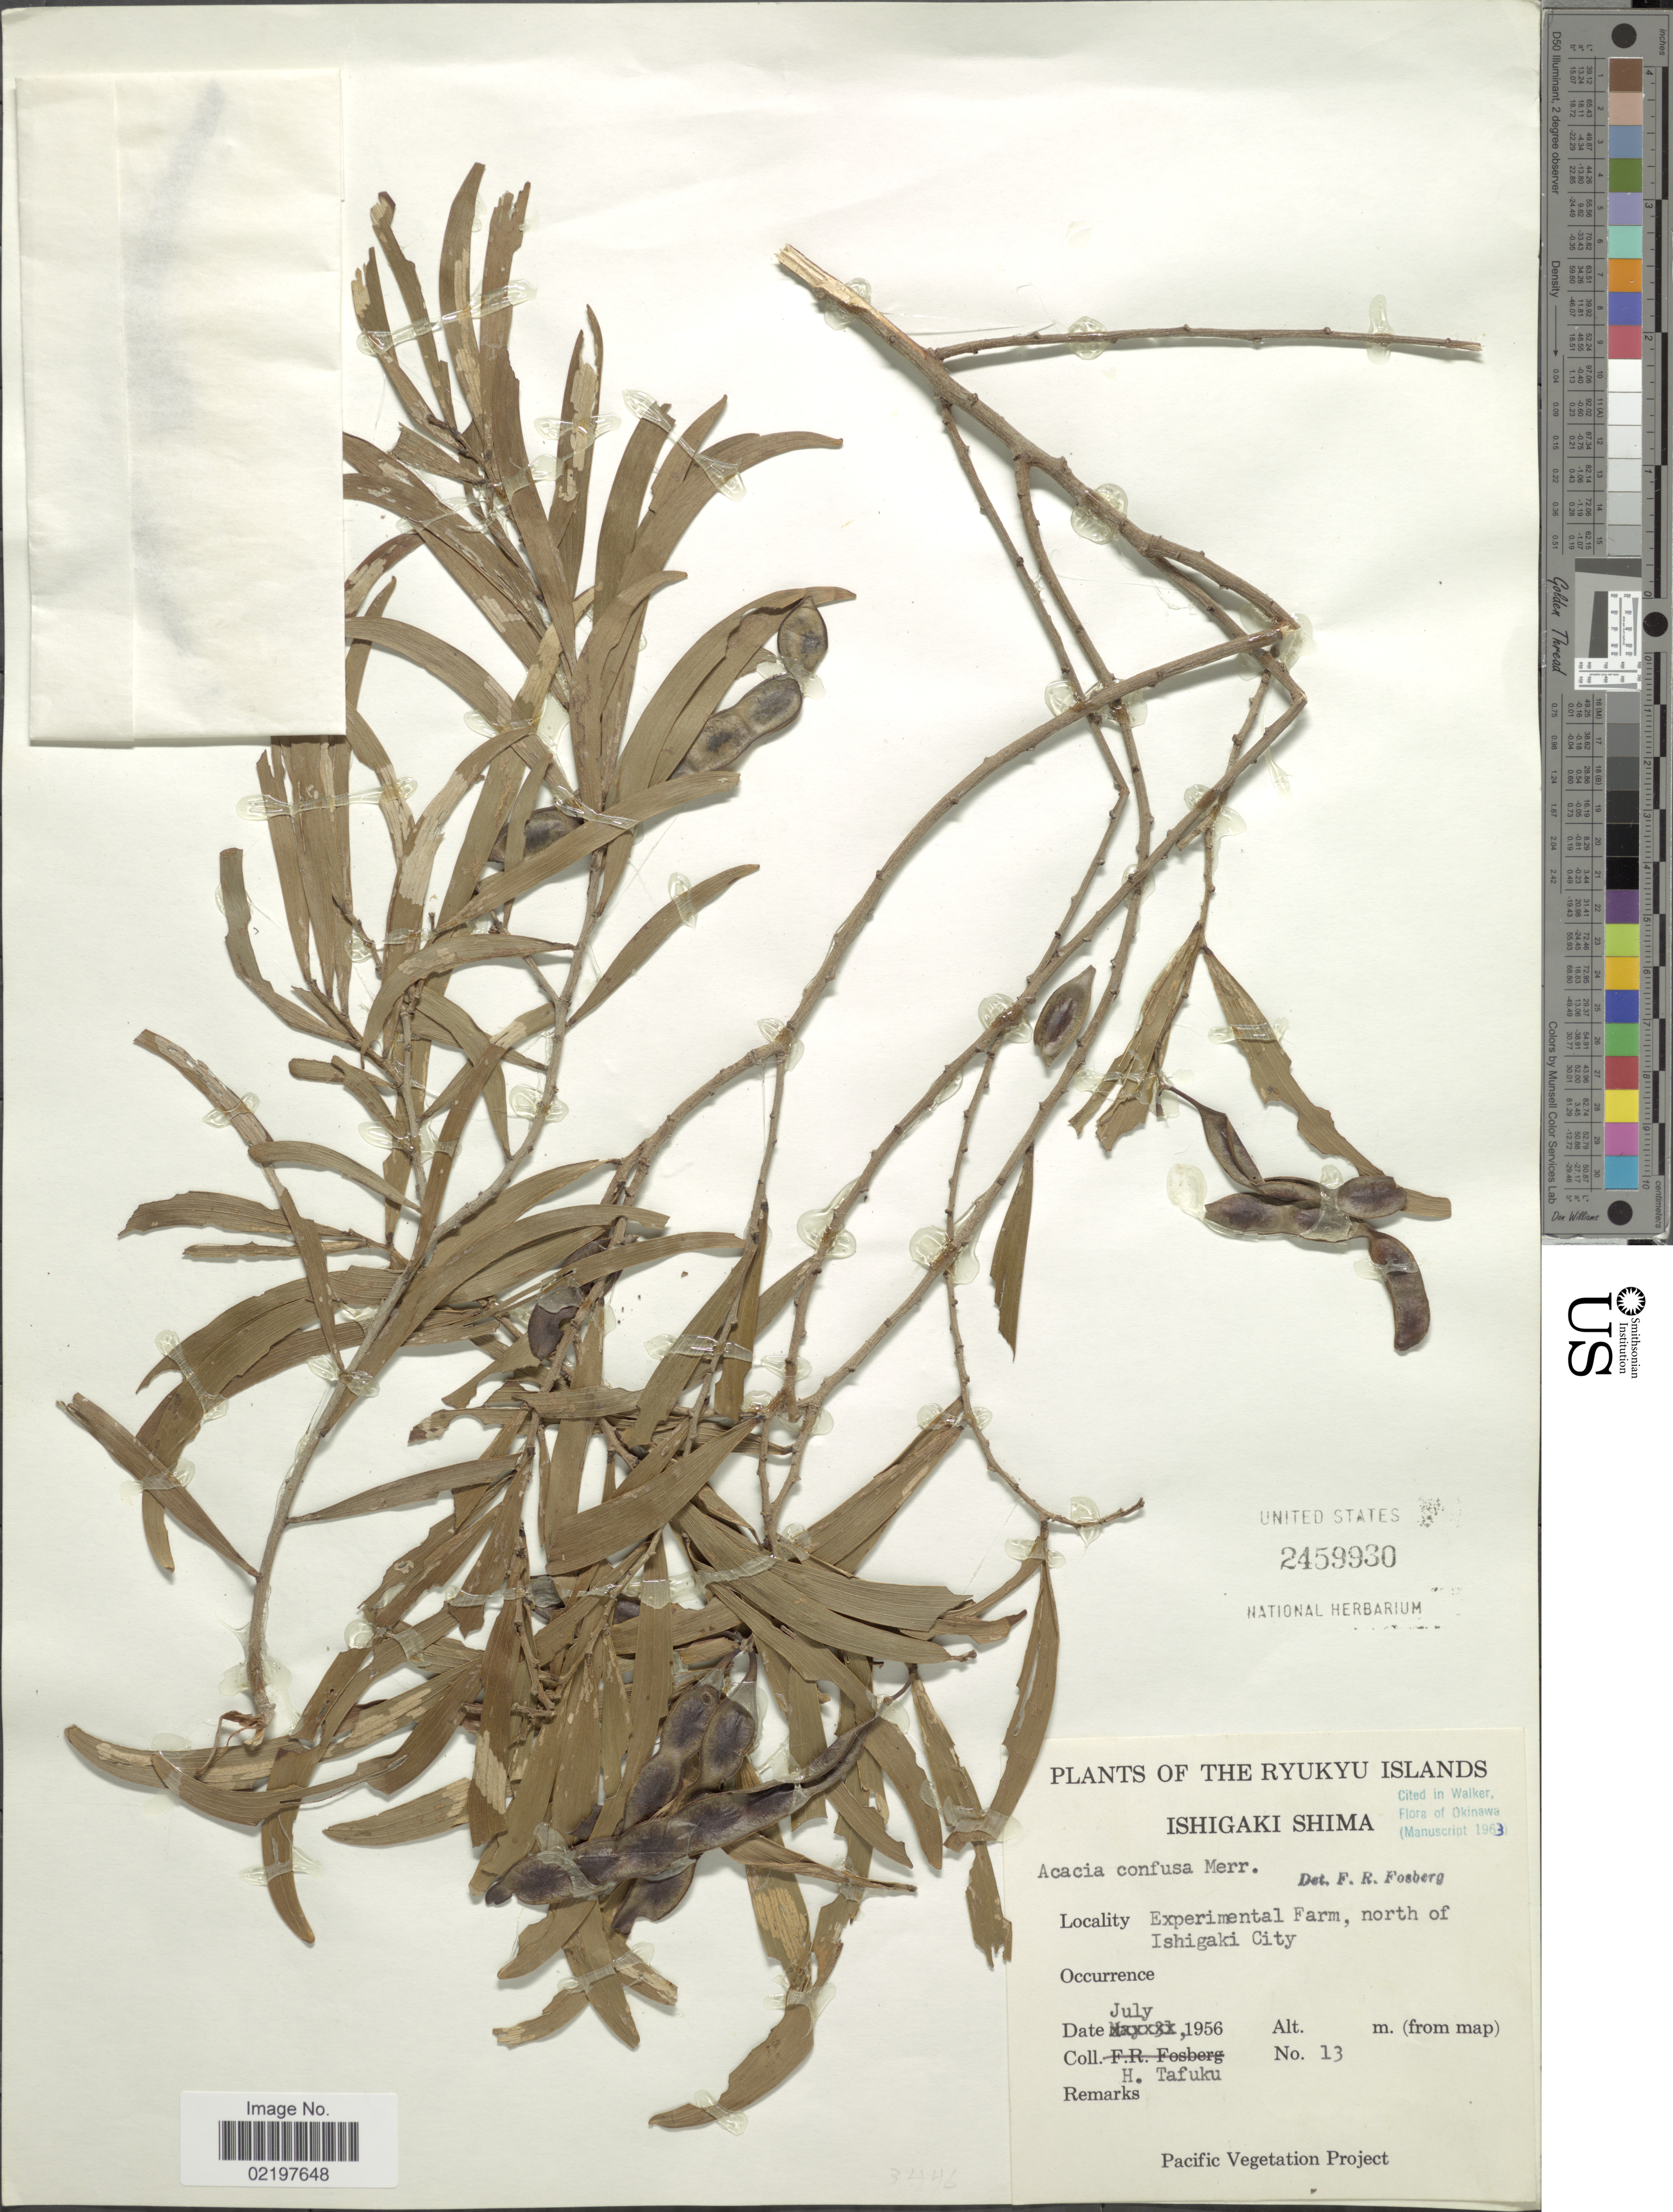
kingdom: Plantae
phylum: Tracheophyta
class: Magnoliopsida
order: Fabales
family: Fabaceae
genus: Acacia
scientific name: Acacia confusa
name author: Merr.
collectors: H. Tafuku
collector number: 13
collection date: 1956-07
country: Japan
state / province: Okinawa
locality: The Ryukyu Islands, Ishigaki Shima, Experimental Farm, north of Ishigaki City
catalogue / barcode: US 2459930